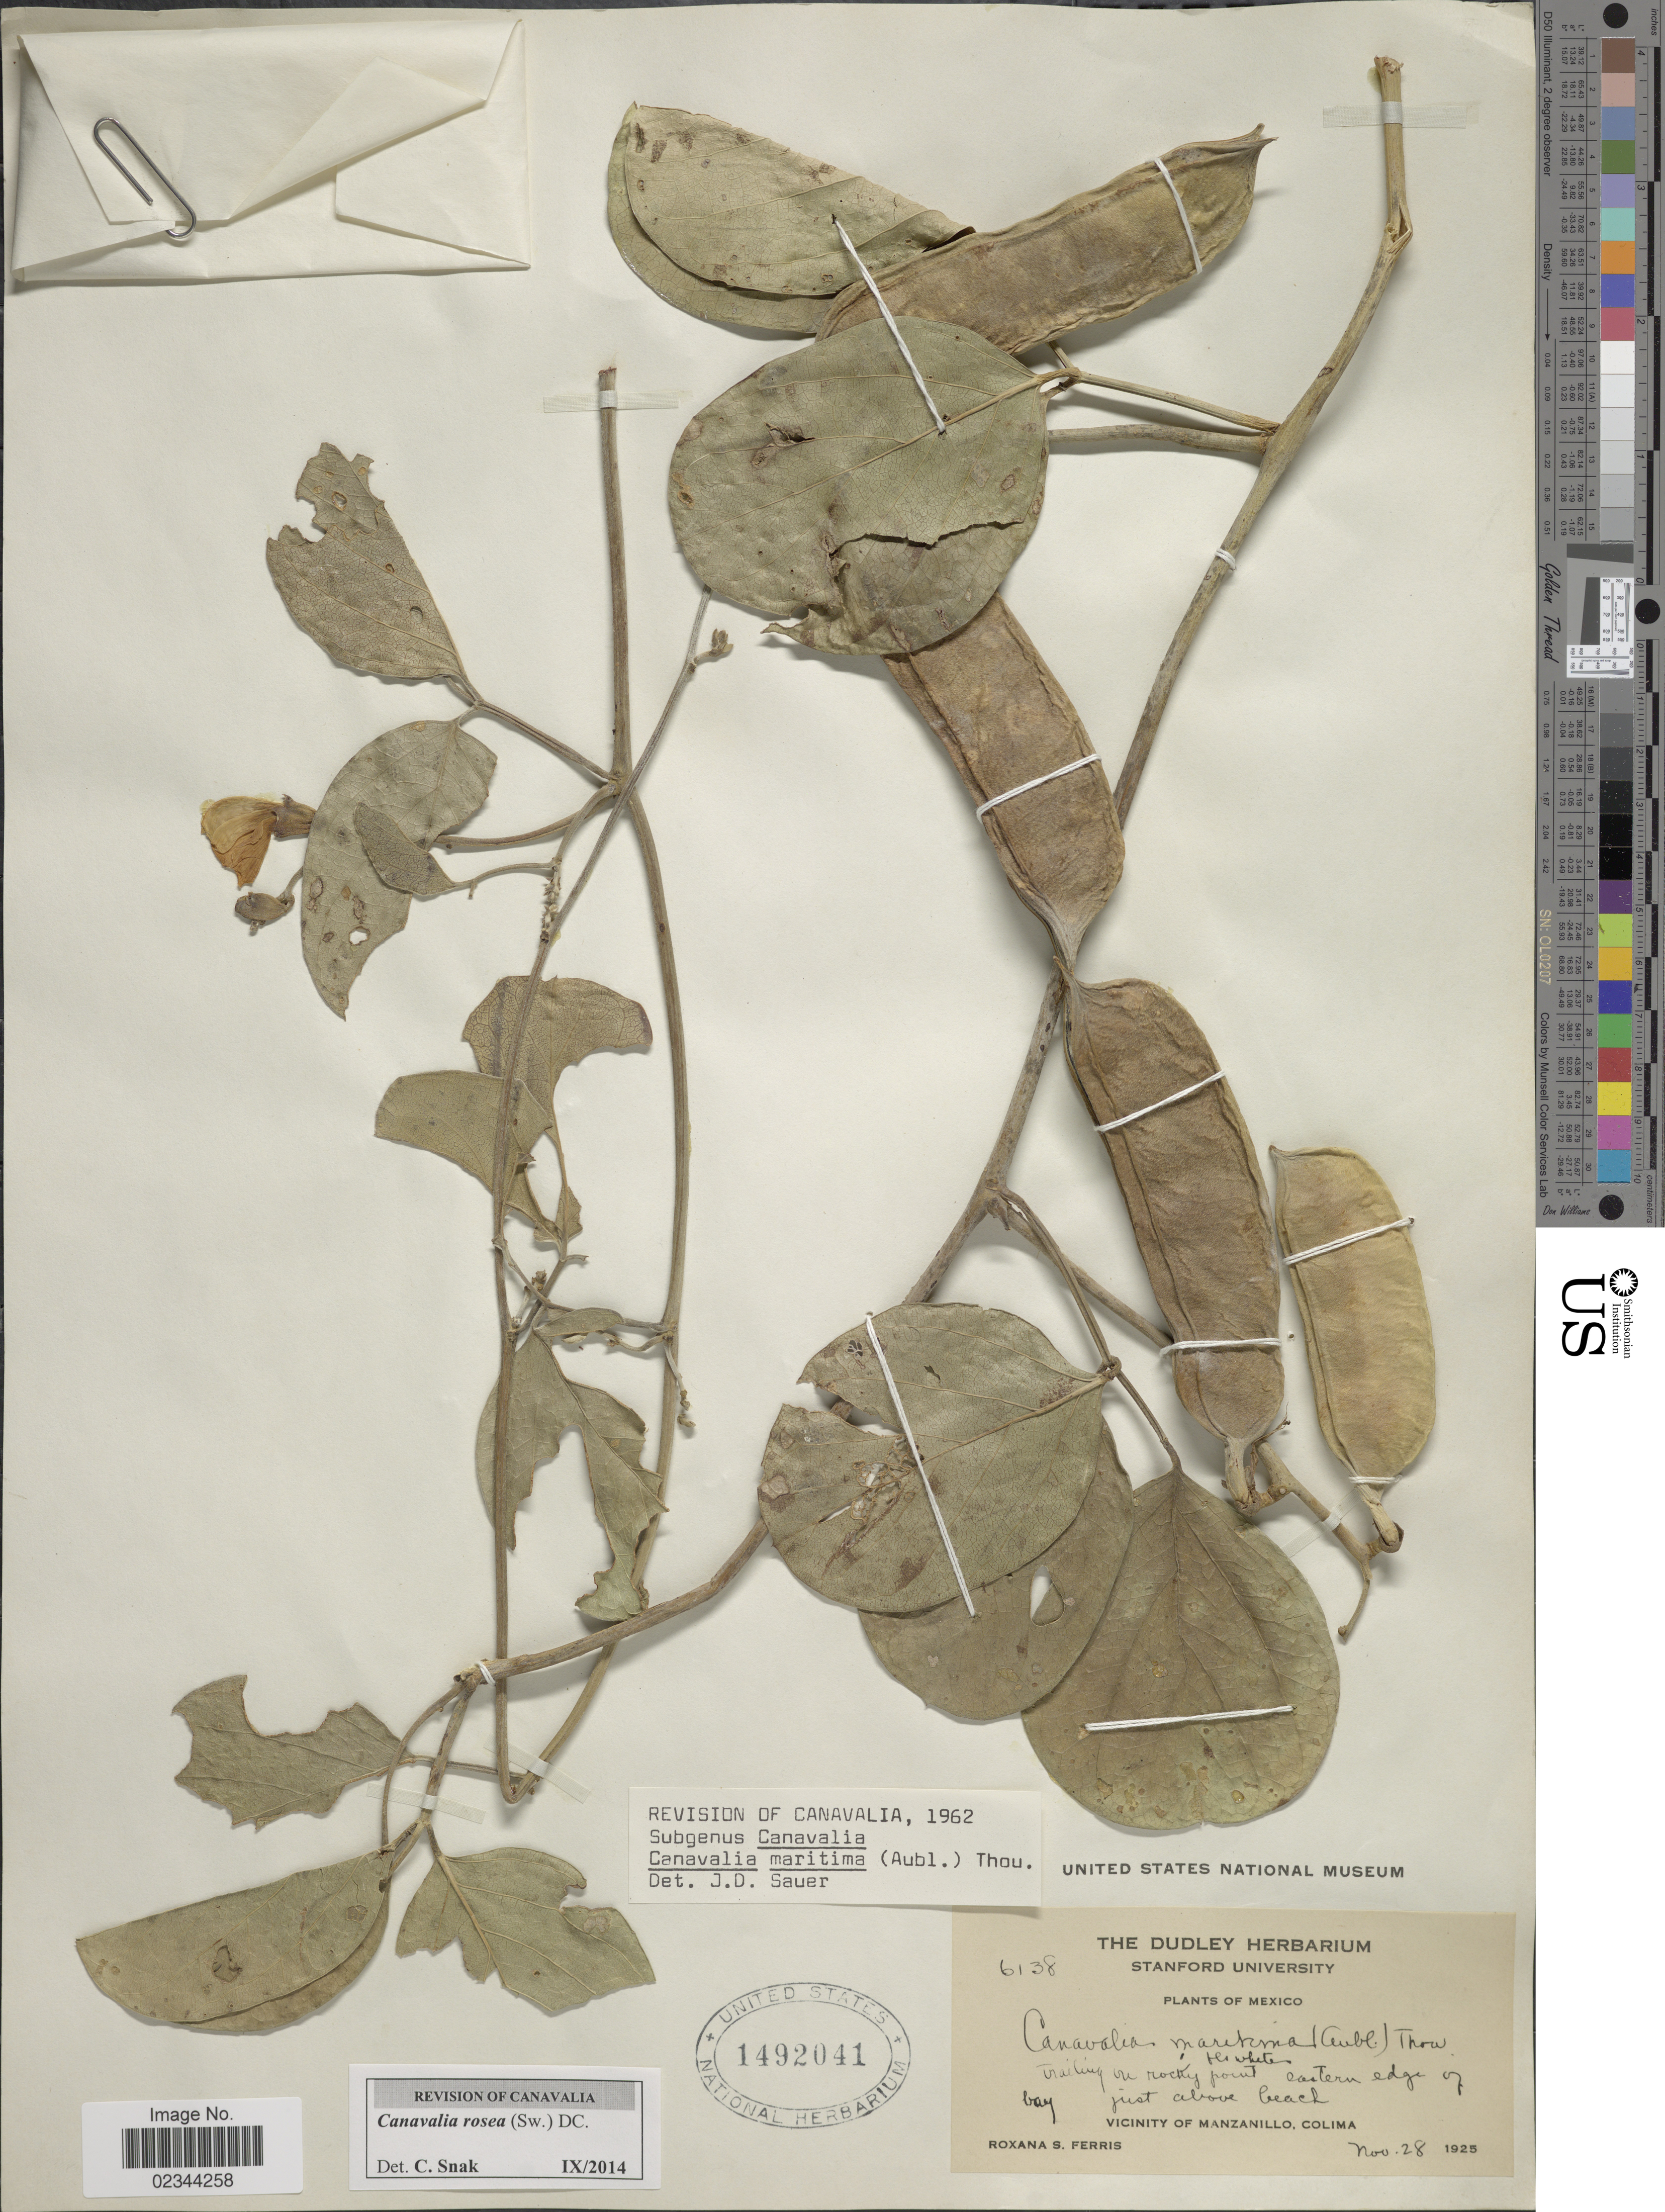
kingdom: Plantae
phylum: Tracheophyta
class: Magnoliopsida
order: Fabales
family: Fabaceae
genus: Canavalia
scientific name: Canavalia rosea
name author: (Sw.) DC.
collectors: R. S. Ferris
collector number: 6138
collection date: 1925-11-28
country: Mexico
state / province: Colima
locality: Trailing or rocky point eastern edge of just above beach bay, Vicinity of Manzanillo.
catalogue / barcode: US 1492041